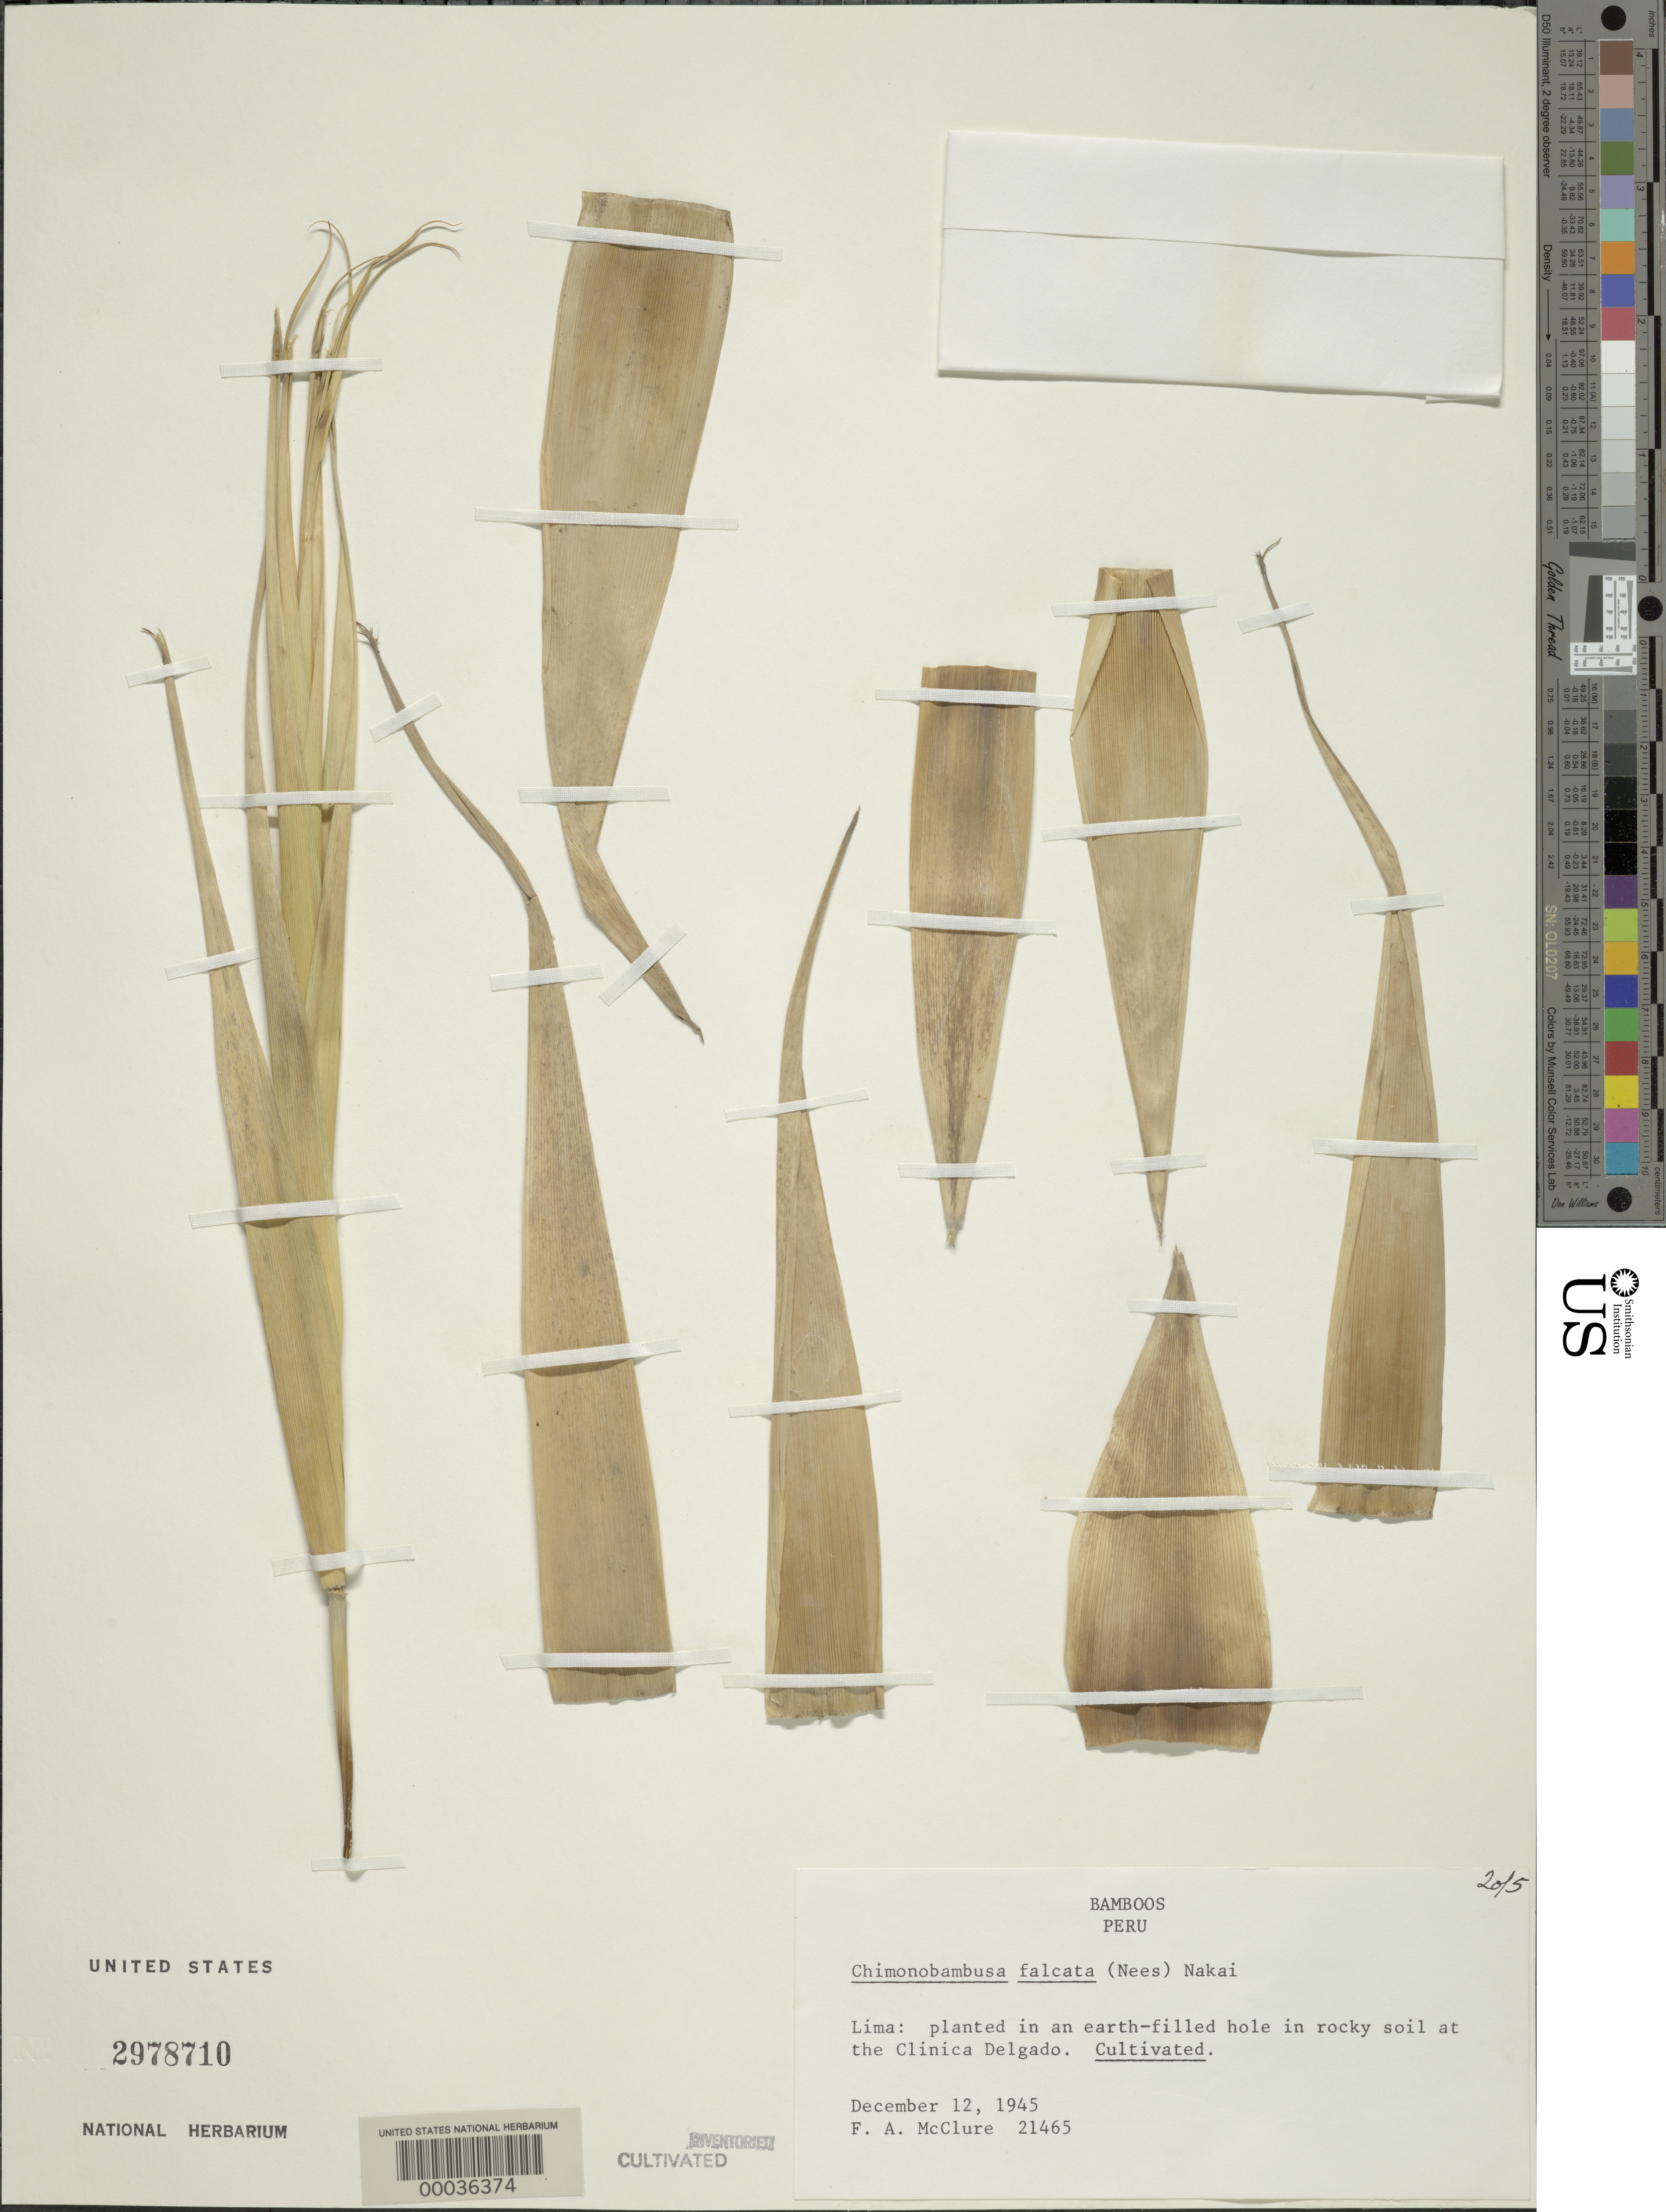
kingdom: Plantae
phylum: Tracheophyta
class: Liliopsida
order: Poales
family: Poaceae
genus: Drepanostachyum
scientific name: Drepanostachyum falconeri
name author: (Hook. f. ex Munro) Soderstr.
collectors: F. A. McClure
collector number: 21465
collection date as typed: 12 Dec 1945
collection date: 1945-12-12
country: Peru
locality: Lima, Clínica Delgado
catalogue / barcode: US 2978710